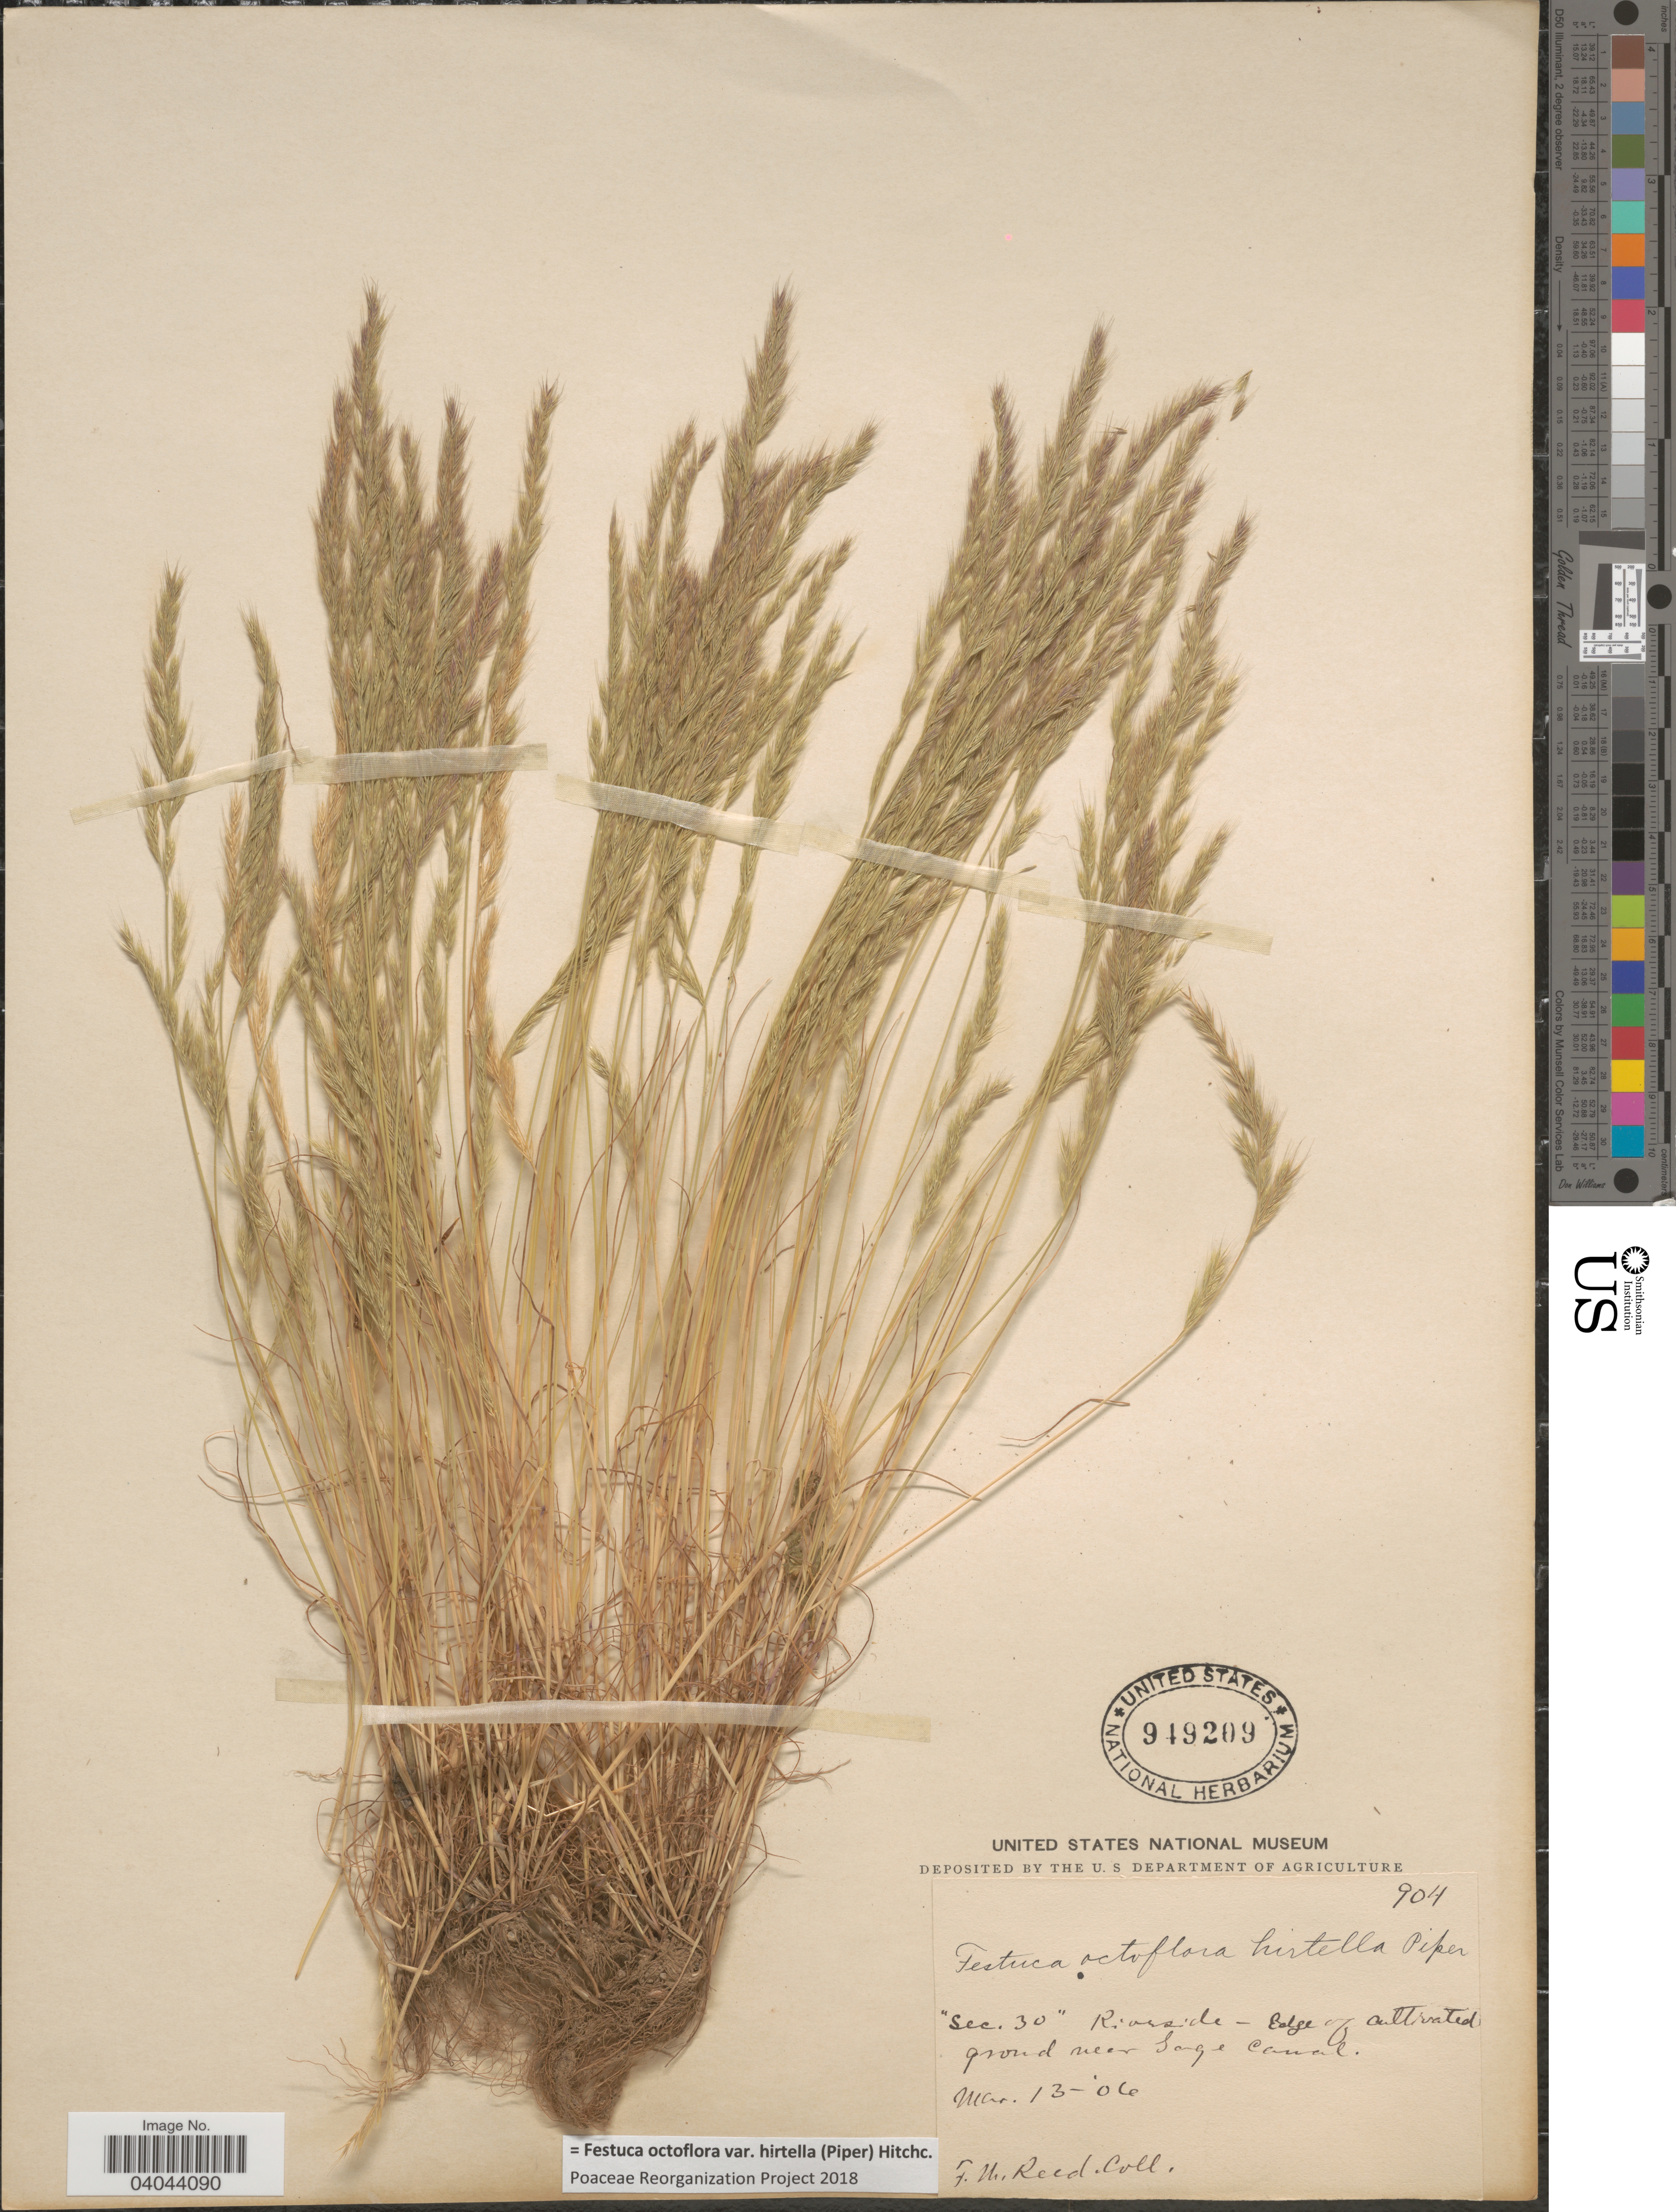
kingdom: Plantae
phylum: Tracheophyta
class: Liliopsida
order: Poales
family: Poaceae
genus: Festuca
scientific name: Festuca octoflora var. hirtella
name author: Piper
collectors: F. Reed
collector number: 904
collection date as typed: Transcribed d/m/y: 13/3/6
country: United States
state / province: California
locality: Sec. 30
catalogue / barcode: US 949209